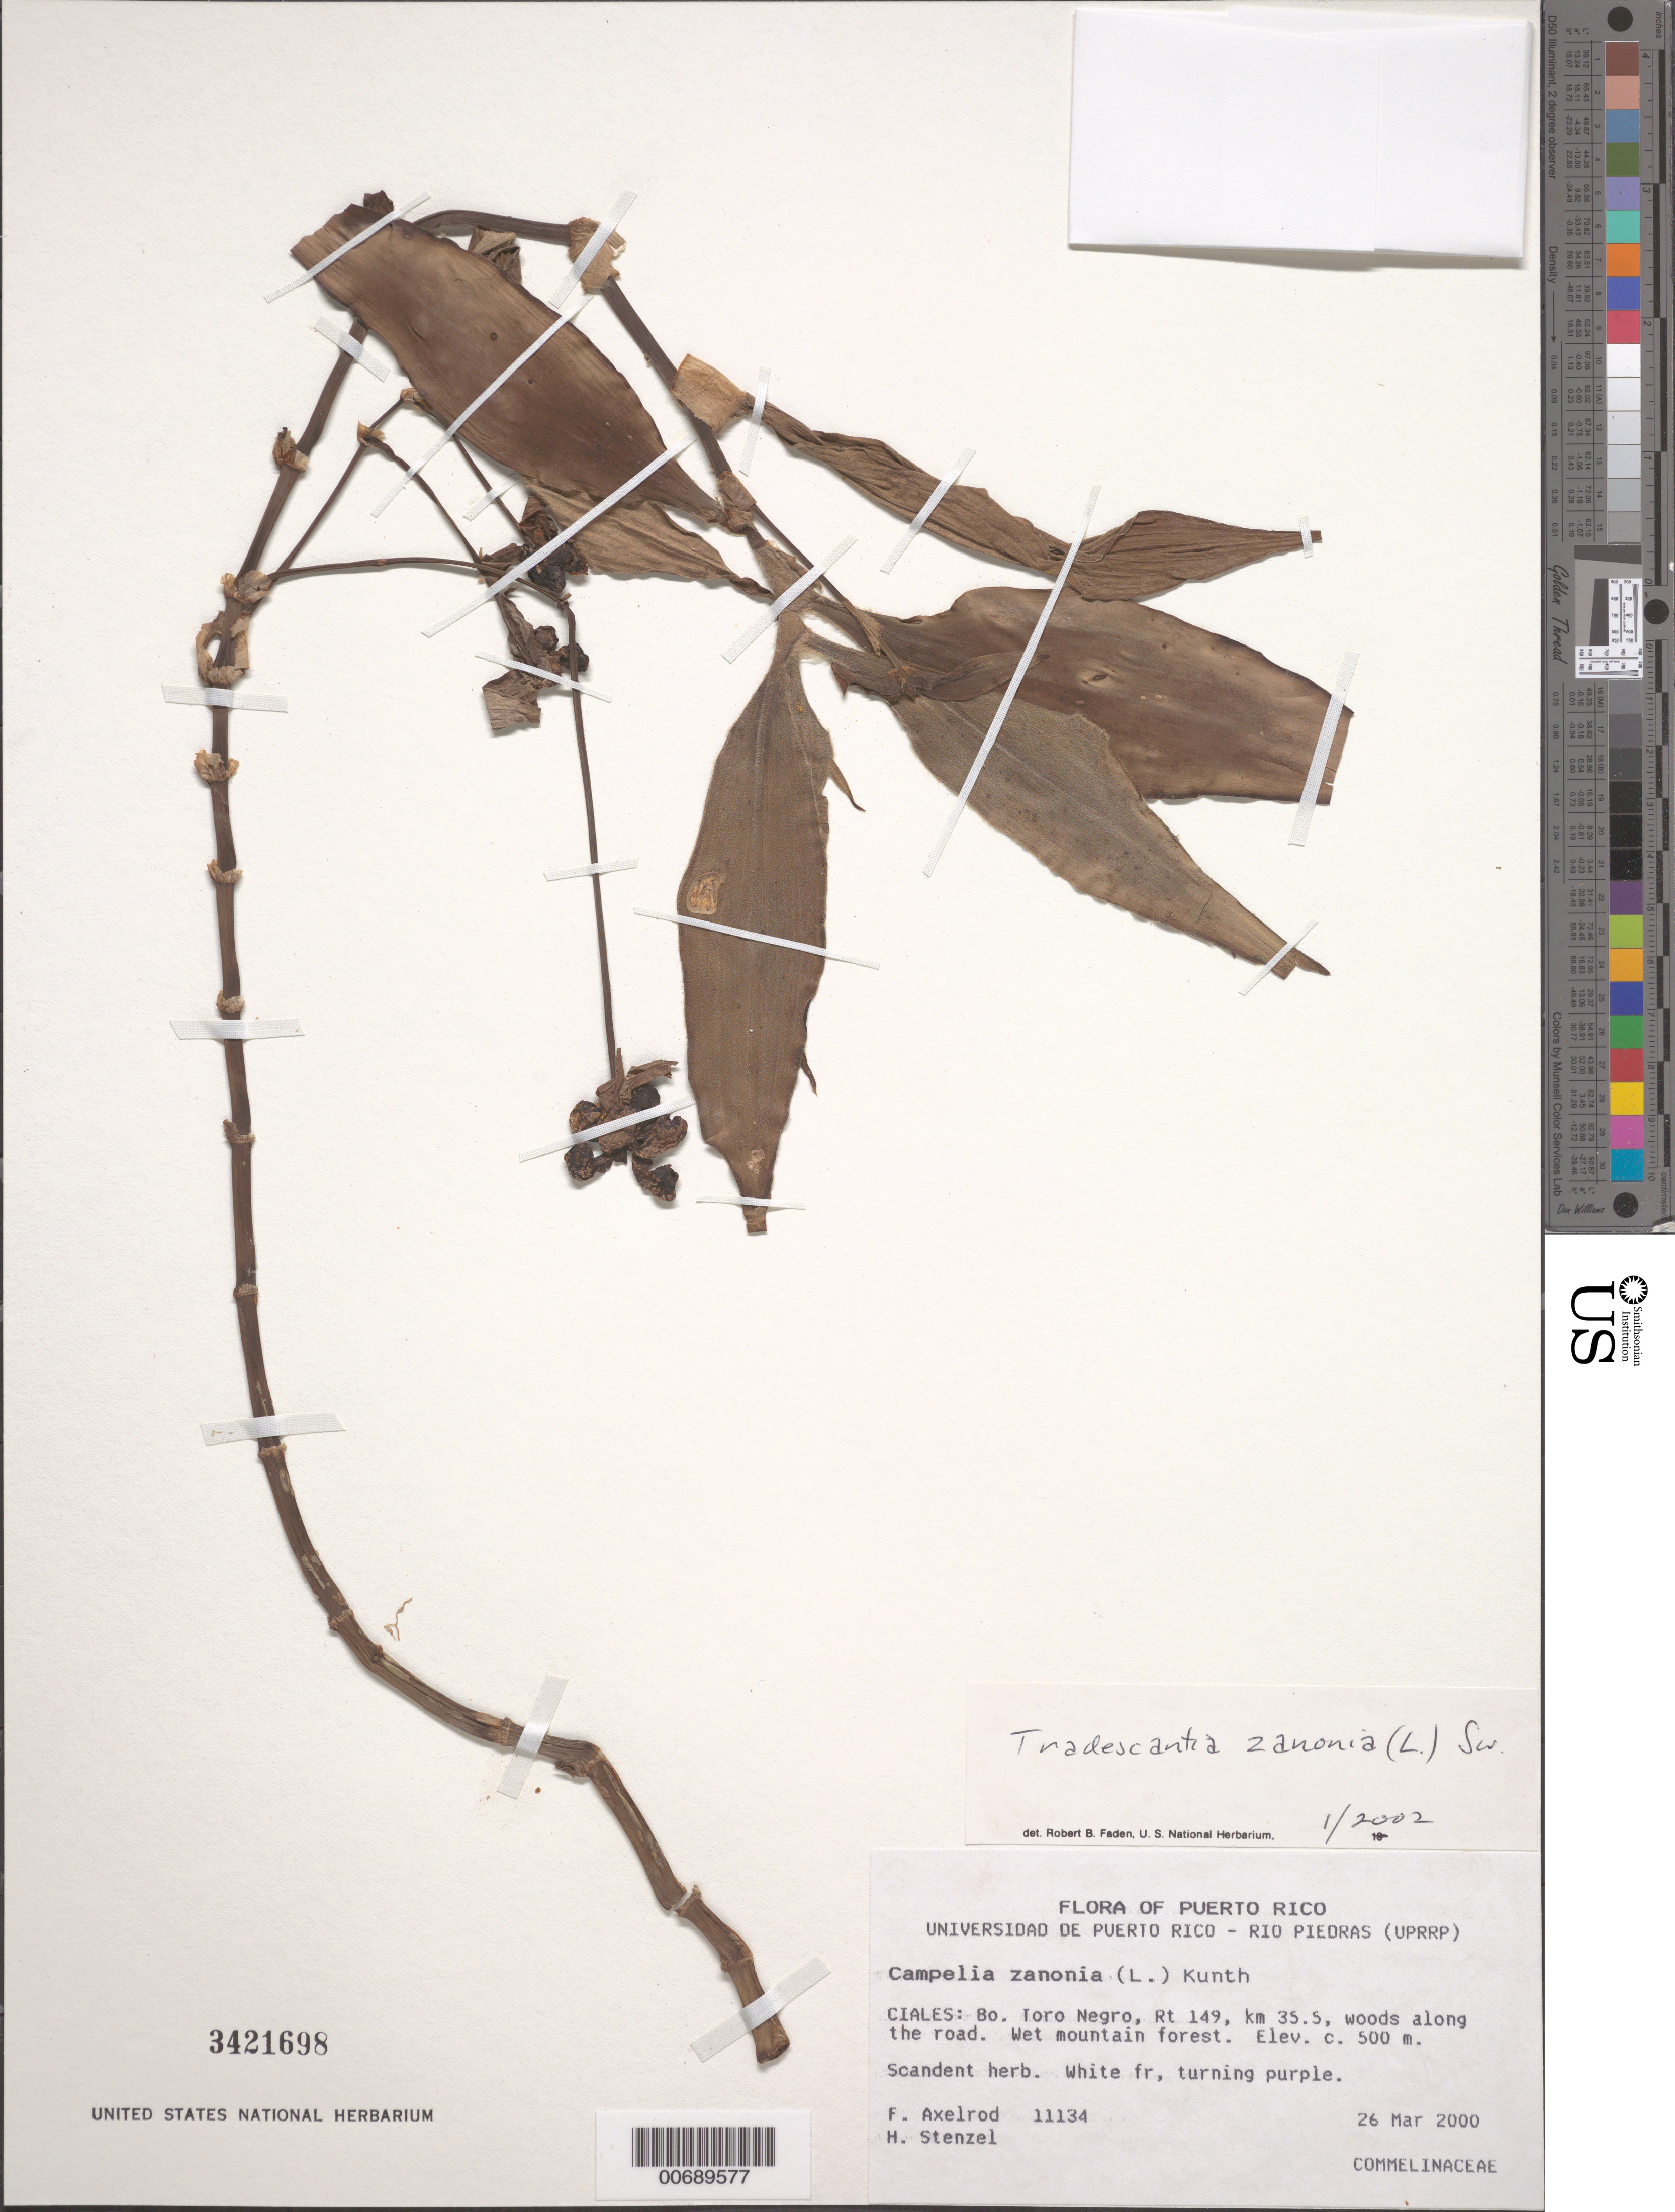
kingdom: Plantae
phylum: Tracheophyta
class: Liliopsida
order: Commelinales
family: Commelinaceae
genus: Tradescantia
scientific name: Tradescantia zanonia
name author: (L.) Sw.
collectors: F. S. Axelrod & H. Stenzel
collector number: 11134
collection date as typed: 26 Mar 2000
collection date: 2000-03-26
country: Puerto Rico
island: Greater Antilles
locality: Ciales, Bo, Torro Negro, Rt. 149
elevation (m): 500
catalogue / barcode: US 3421698